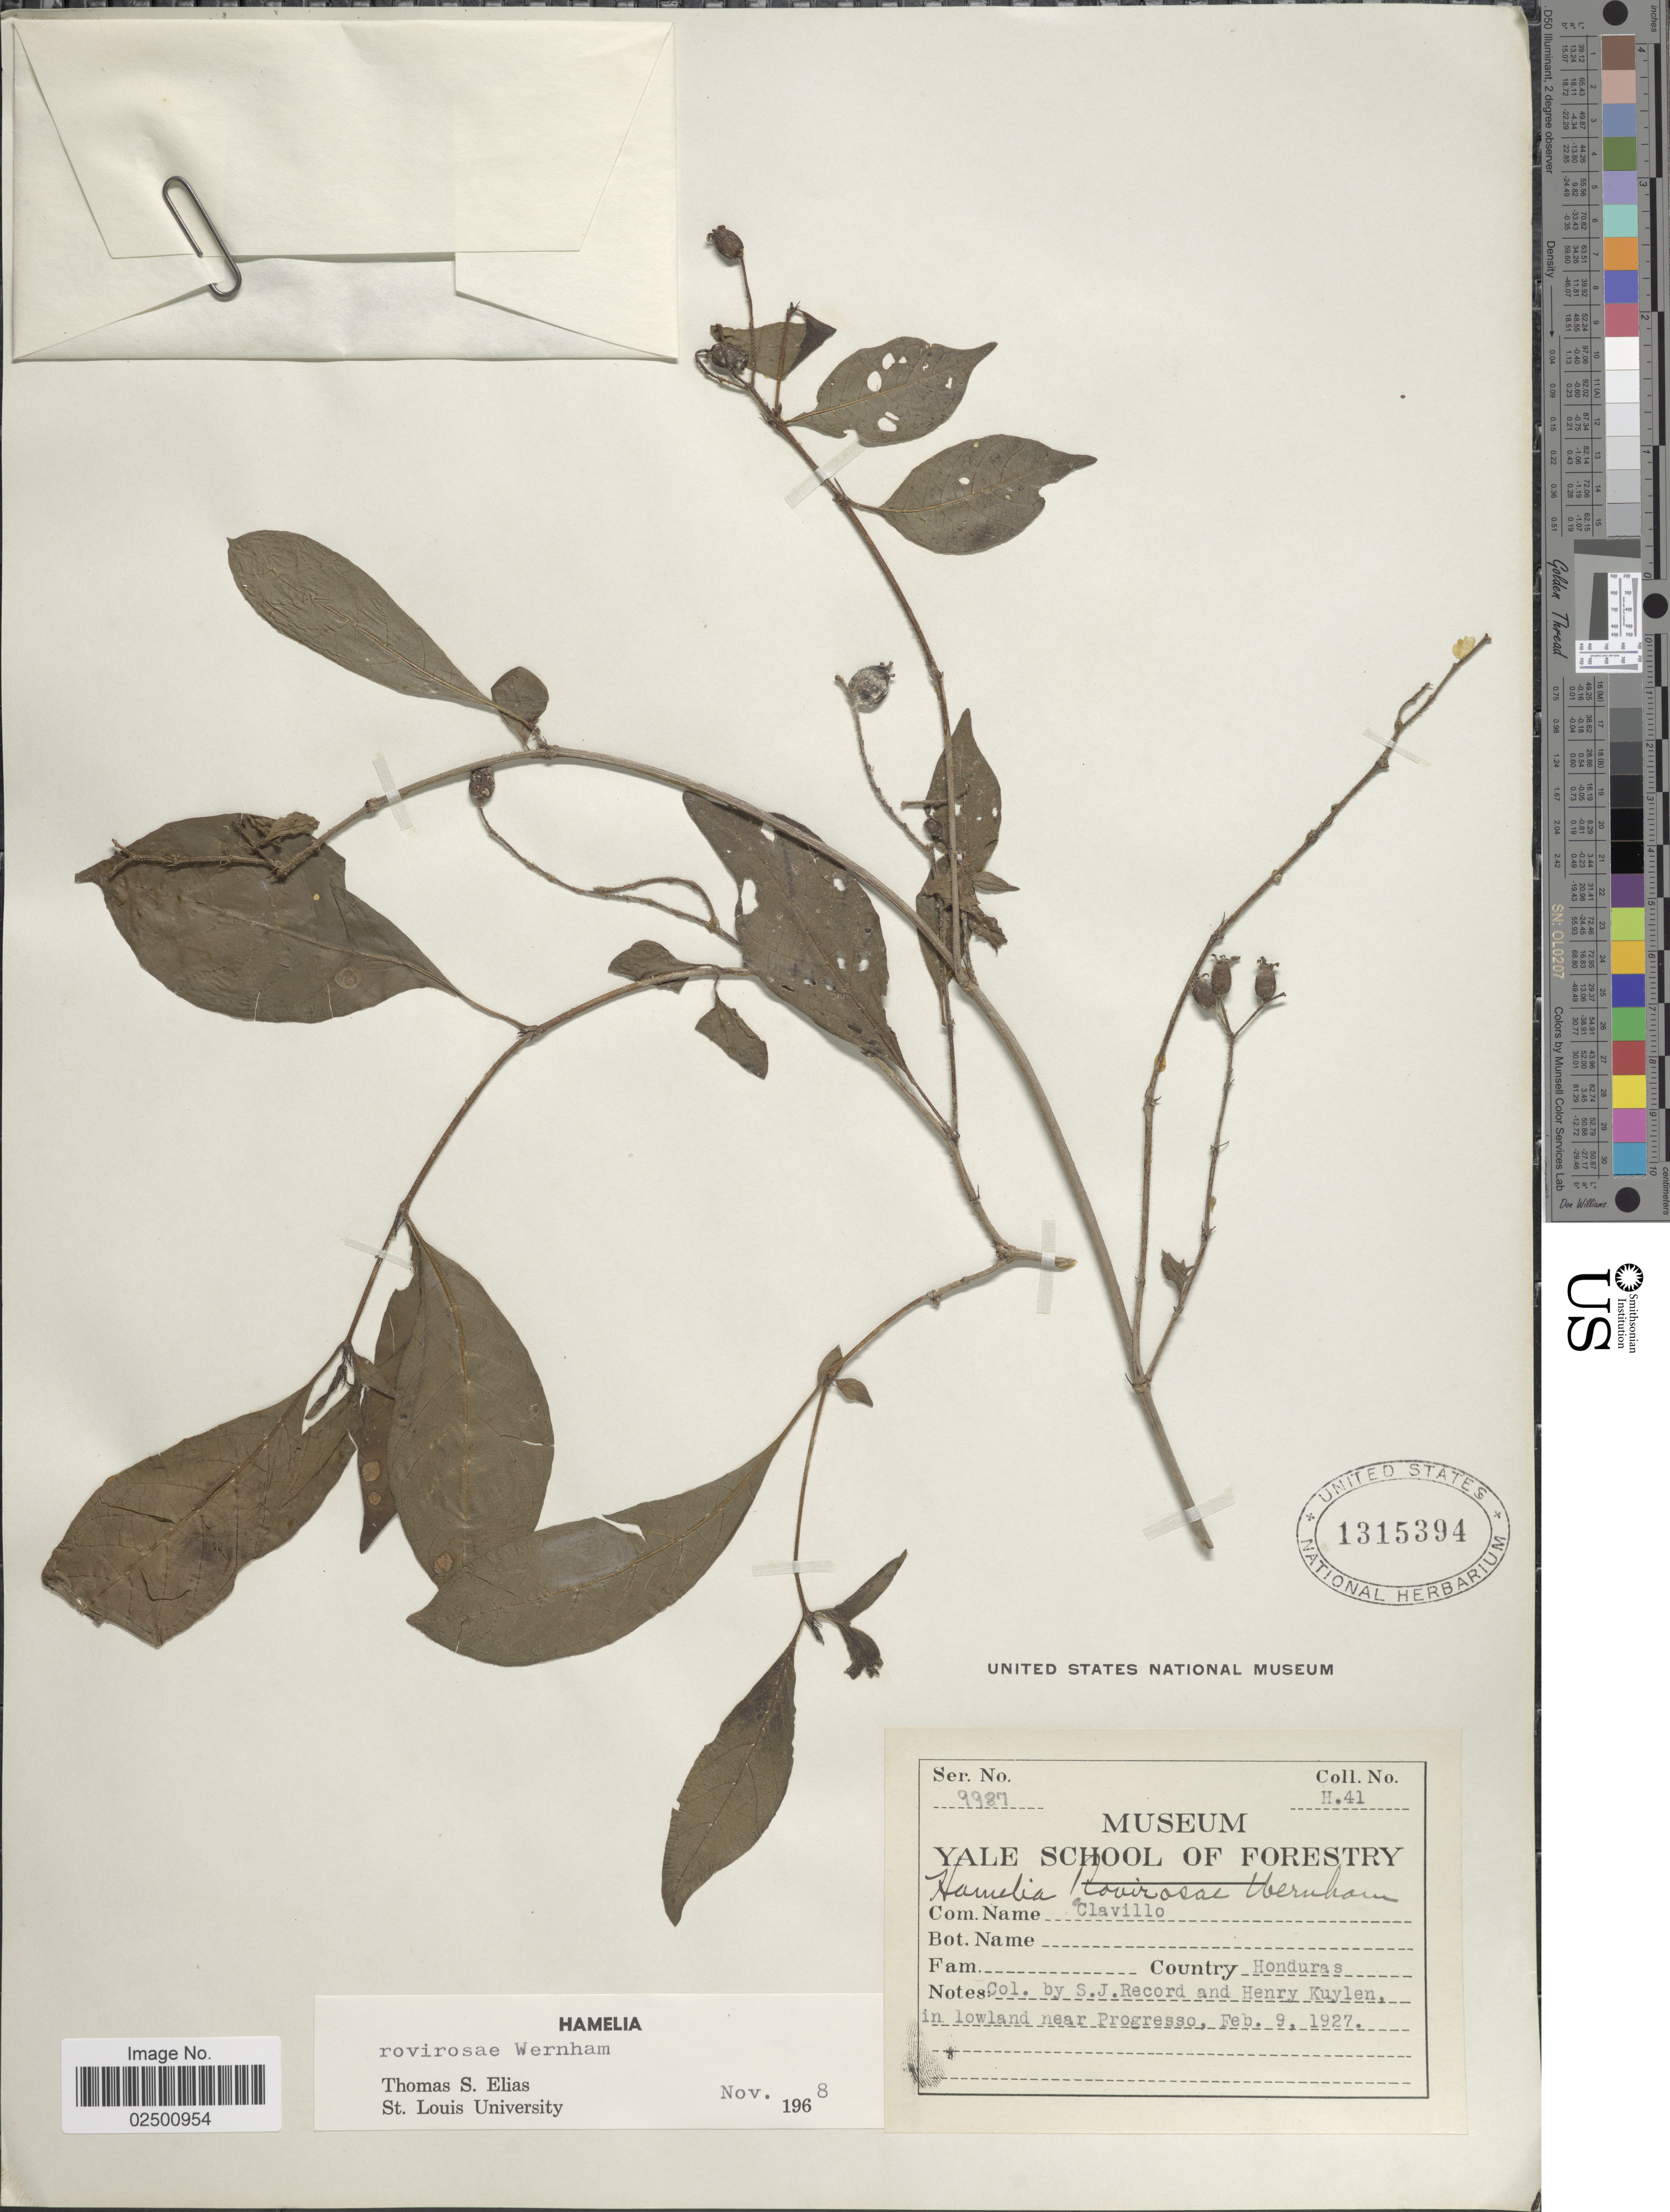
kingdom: Plantae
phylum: Tracheophyta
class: Magnoliopsida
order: Gentianales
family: Rubiaceae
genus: Hamelia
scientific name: Hamelia rovirosae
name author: Wernham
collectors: S. J. Record & H. Kuylen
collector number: H.41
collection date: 1927-02-09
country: Honduras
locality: In lowland near Progresso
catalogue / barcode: US 1315394